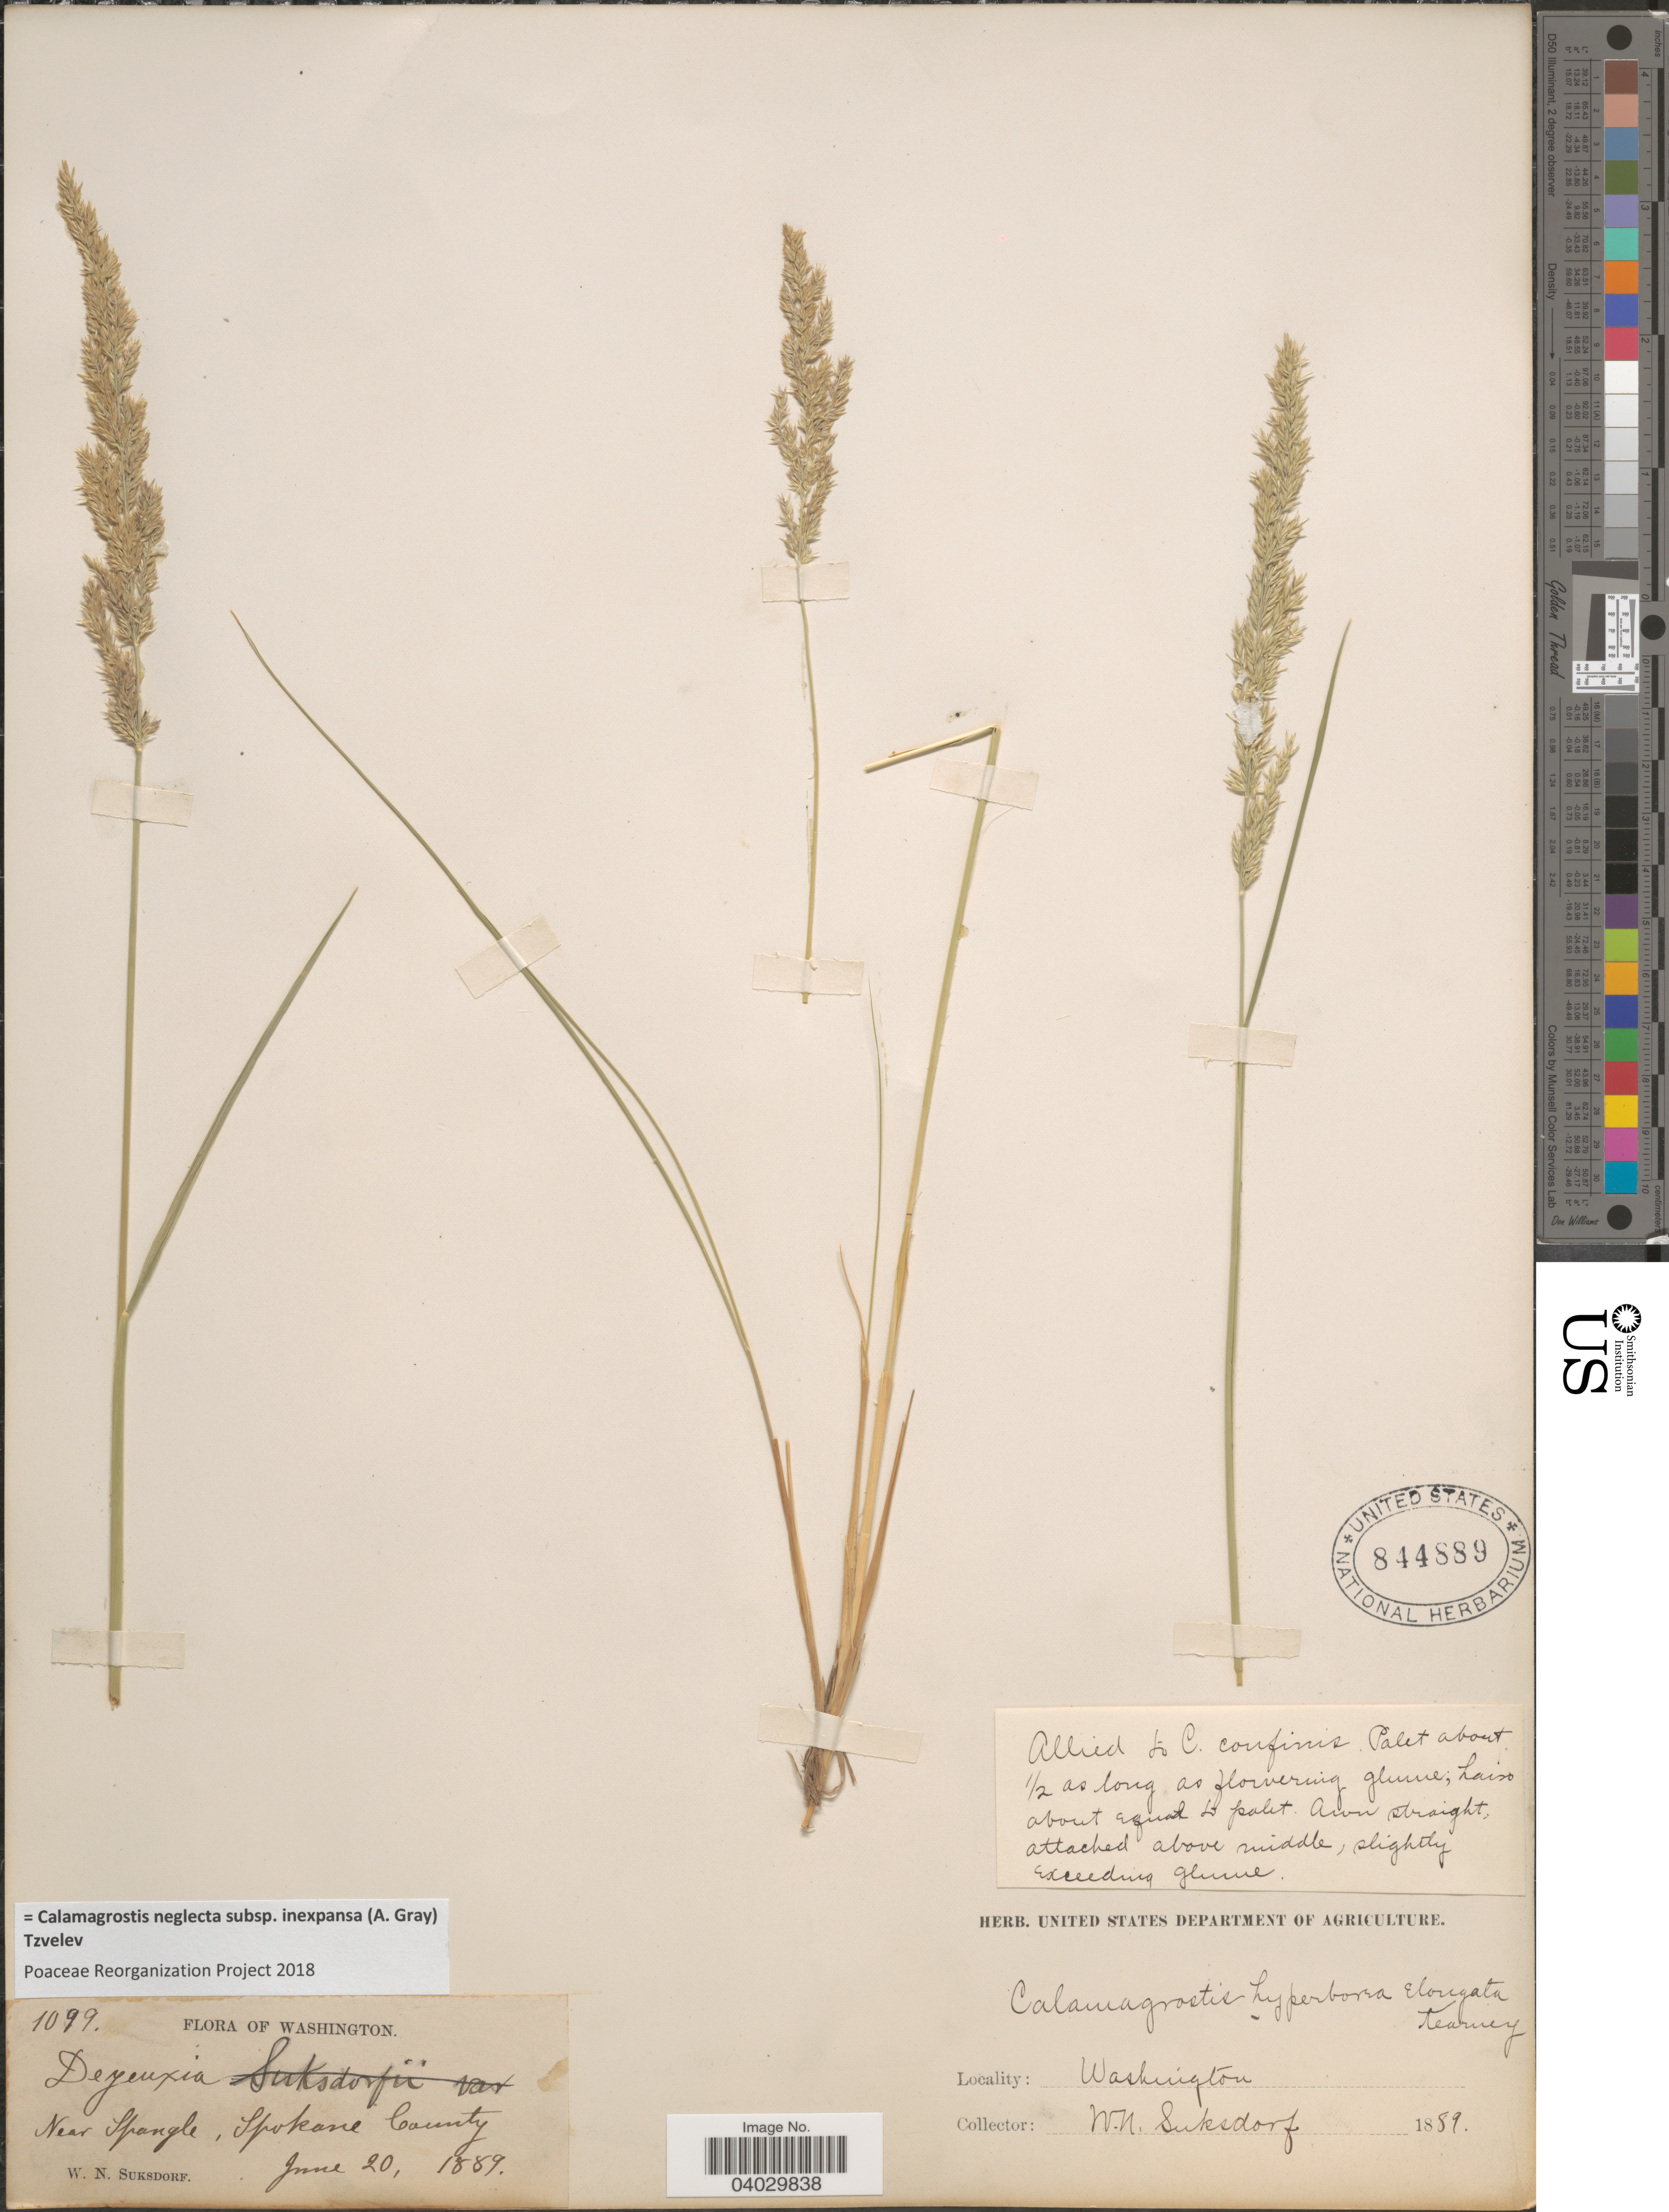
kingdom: Plantae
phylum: Tracheophyta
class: Liliopsida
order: Poales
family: Poaceae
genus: Calamagrostis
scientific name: Calamagrostis neglecta subsp. inexpansa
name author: (A. Gray) Tzvelev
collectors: W. N. Suksdorf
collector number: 1099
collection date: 1889-06-20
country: United States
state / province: Washington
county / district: Spokane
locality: Near Spangle, Spokane County.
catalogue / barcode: US 844889